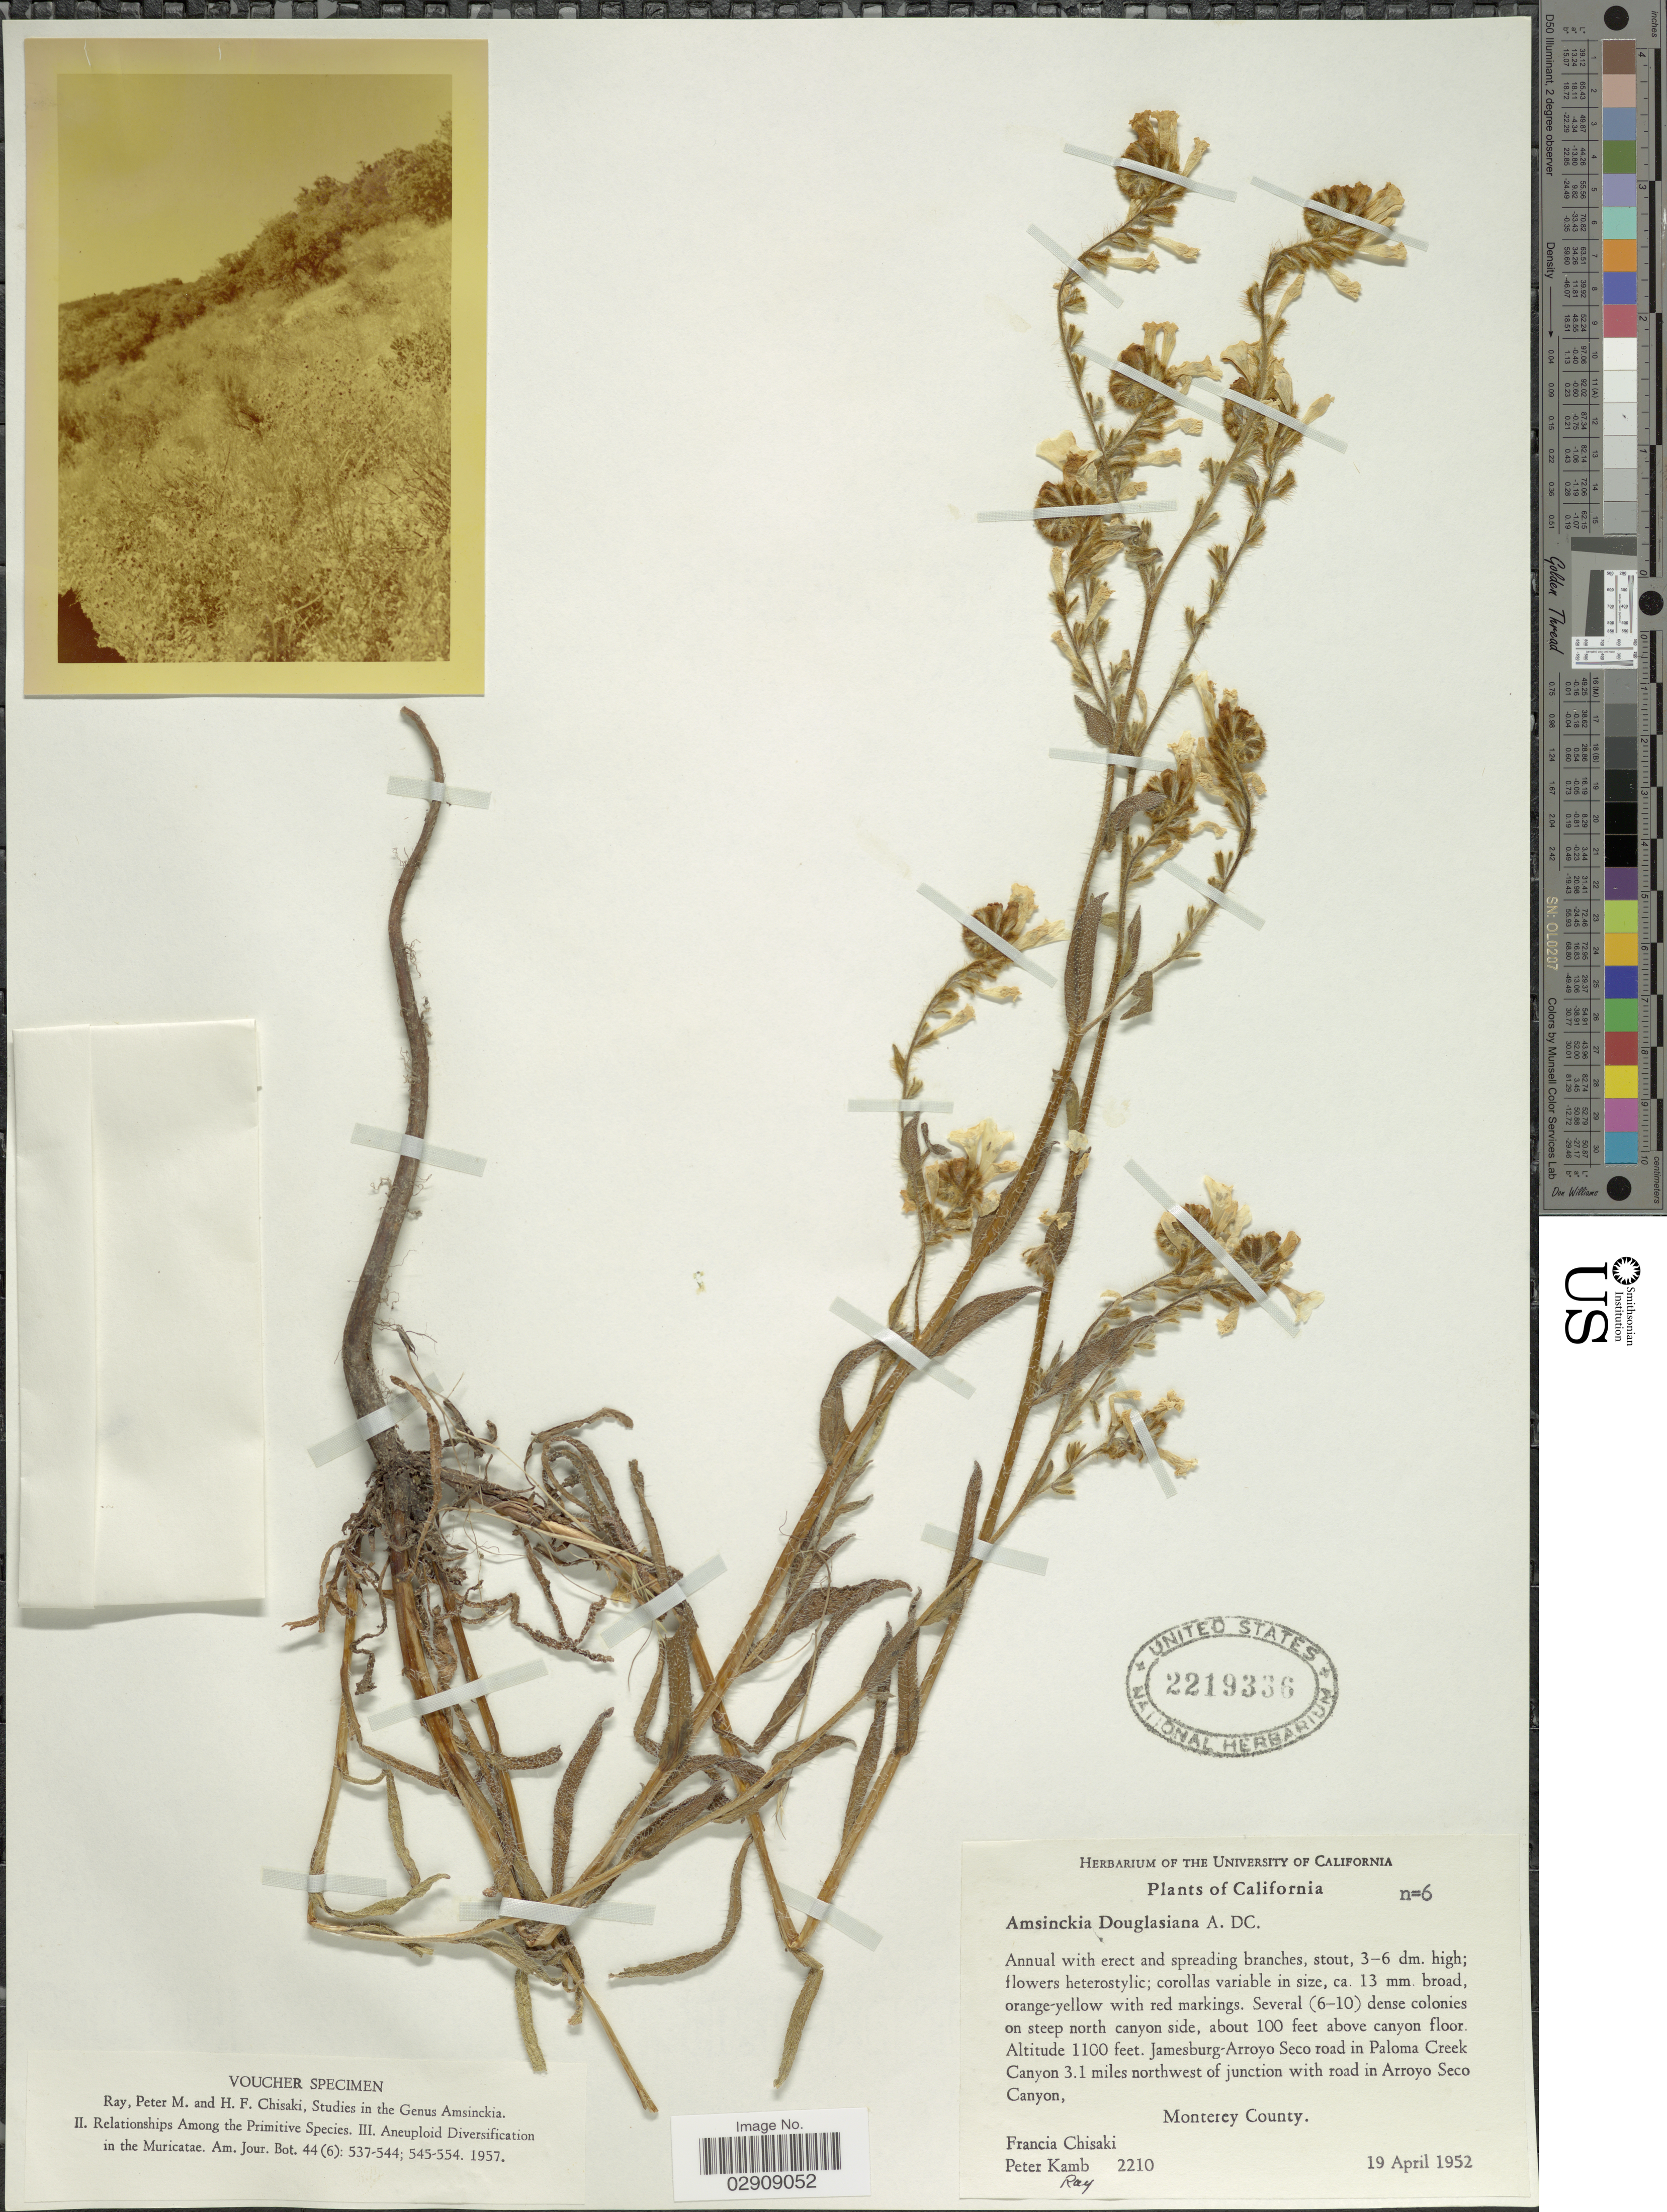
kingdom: Plantae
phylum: Tracheophyta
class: Magnoliopsida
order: Boraginales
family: Boraginaceae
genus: Amsinckia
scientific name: Amsinckia douglasiana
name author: A. DC.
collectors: F. Chisaki, P. Kamb & -. Ray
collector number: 2210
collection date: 1952-04-19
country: United States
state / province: California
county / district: Monterey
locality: Several (6-10) dense colonies on steep north canyon side, about 100 feet above canyon floor. Jamesburg-Arroyo Seco road in Paloma Creek Canyon 3.1 miles northwest of junction with road in Arroyo Seco Canyon, Monterey County.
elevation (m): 335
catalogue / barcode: US 2219336